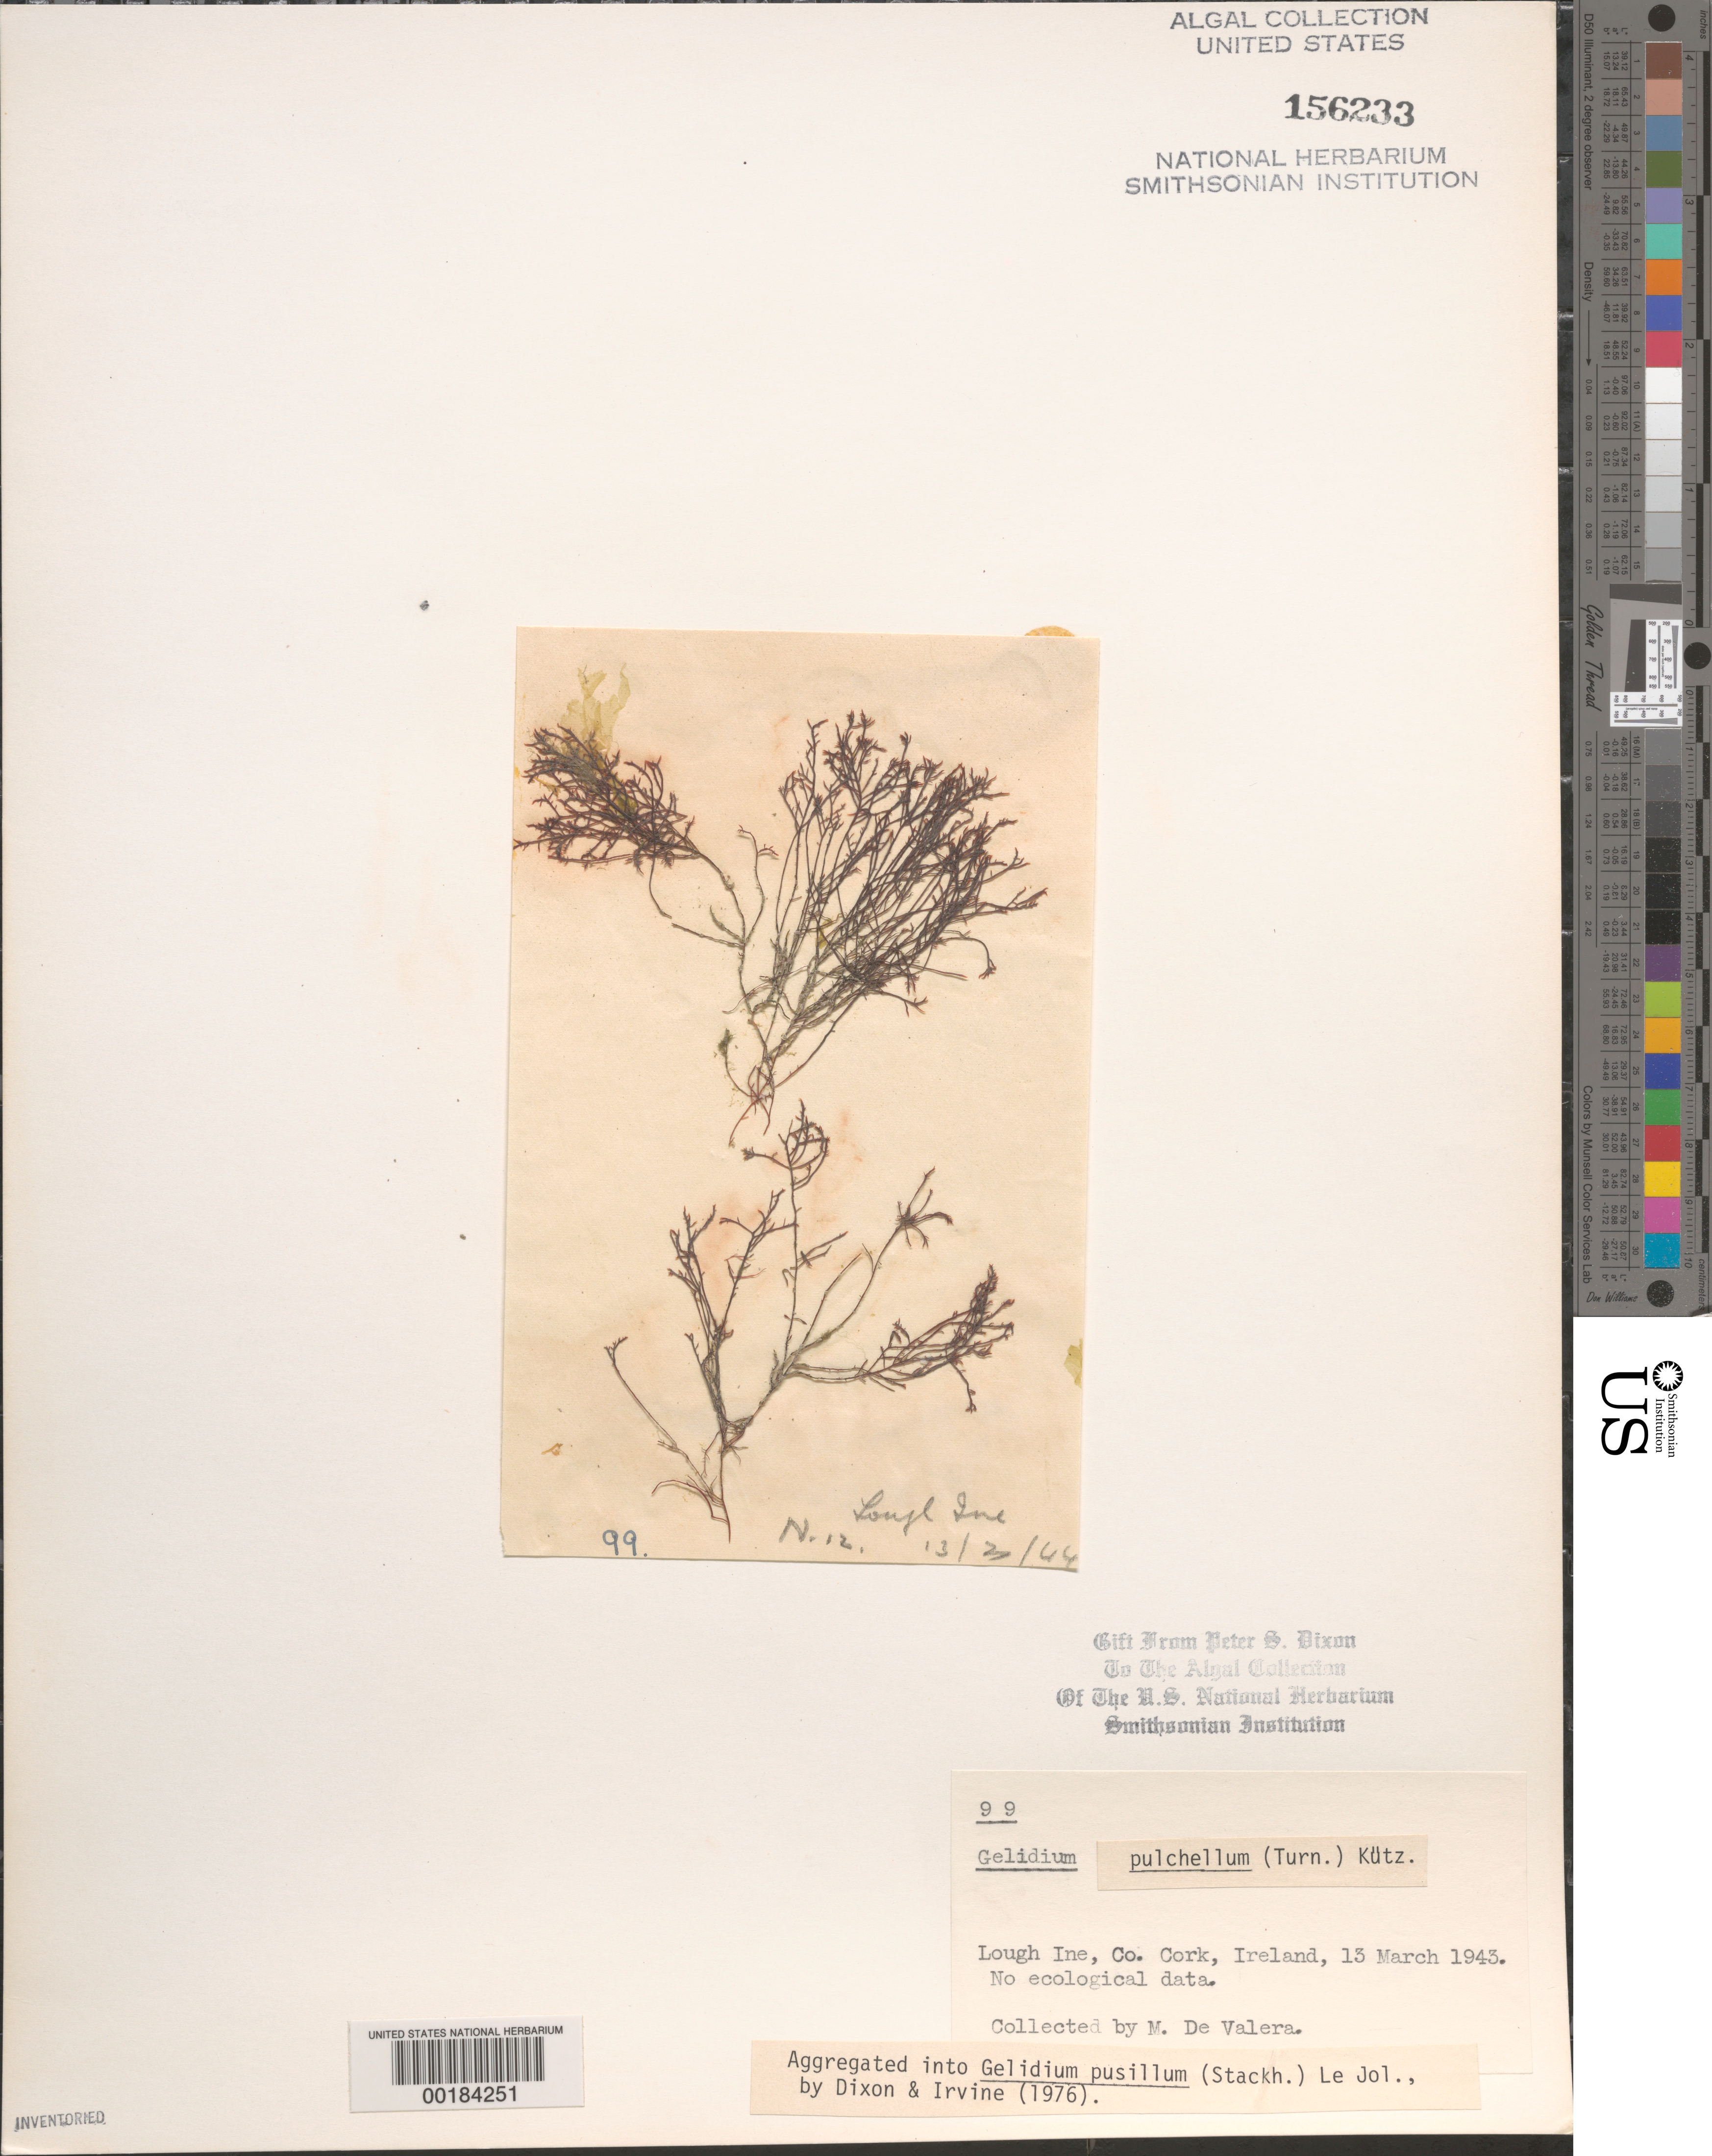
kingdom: Plantae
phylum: Rhodophyta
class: Florideophyceae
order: Gelidiales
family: Gelidiaceae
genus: Gelidium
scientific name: Gelidium pusillum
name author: (Stackh.) Le Jol.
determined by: Dixon, P. S.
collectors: M. De Valera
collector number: PSD 99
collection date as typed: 13 Mar 1943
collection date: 1943-03-13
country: Ireland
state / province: Munster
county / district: Cork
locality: Lough Ine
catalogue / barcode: US 156233